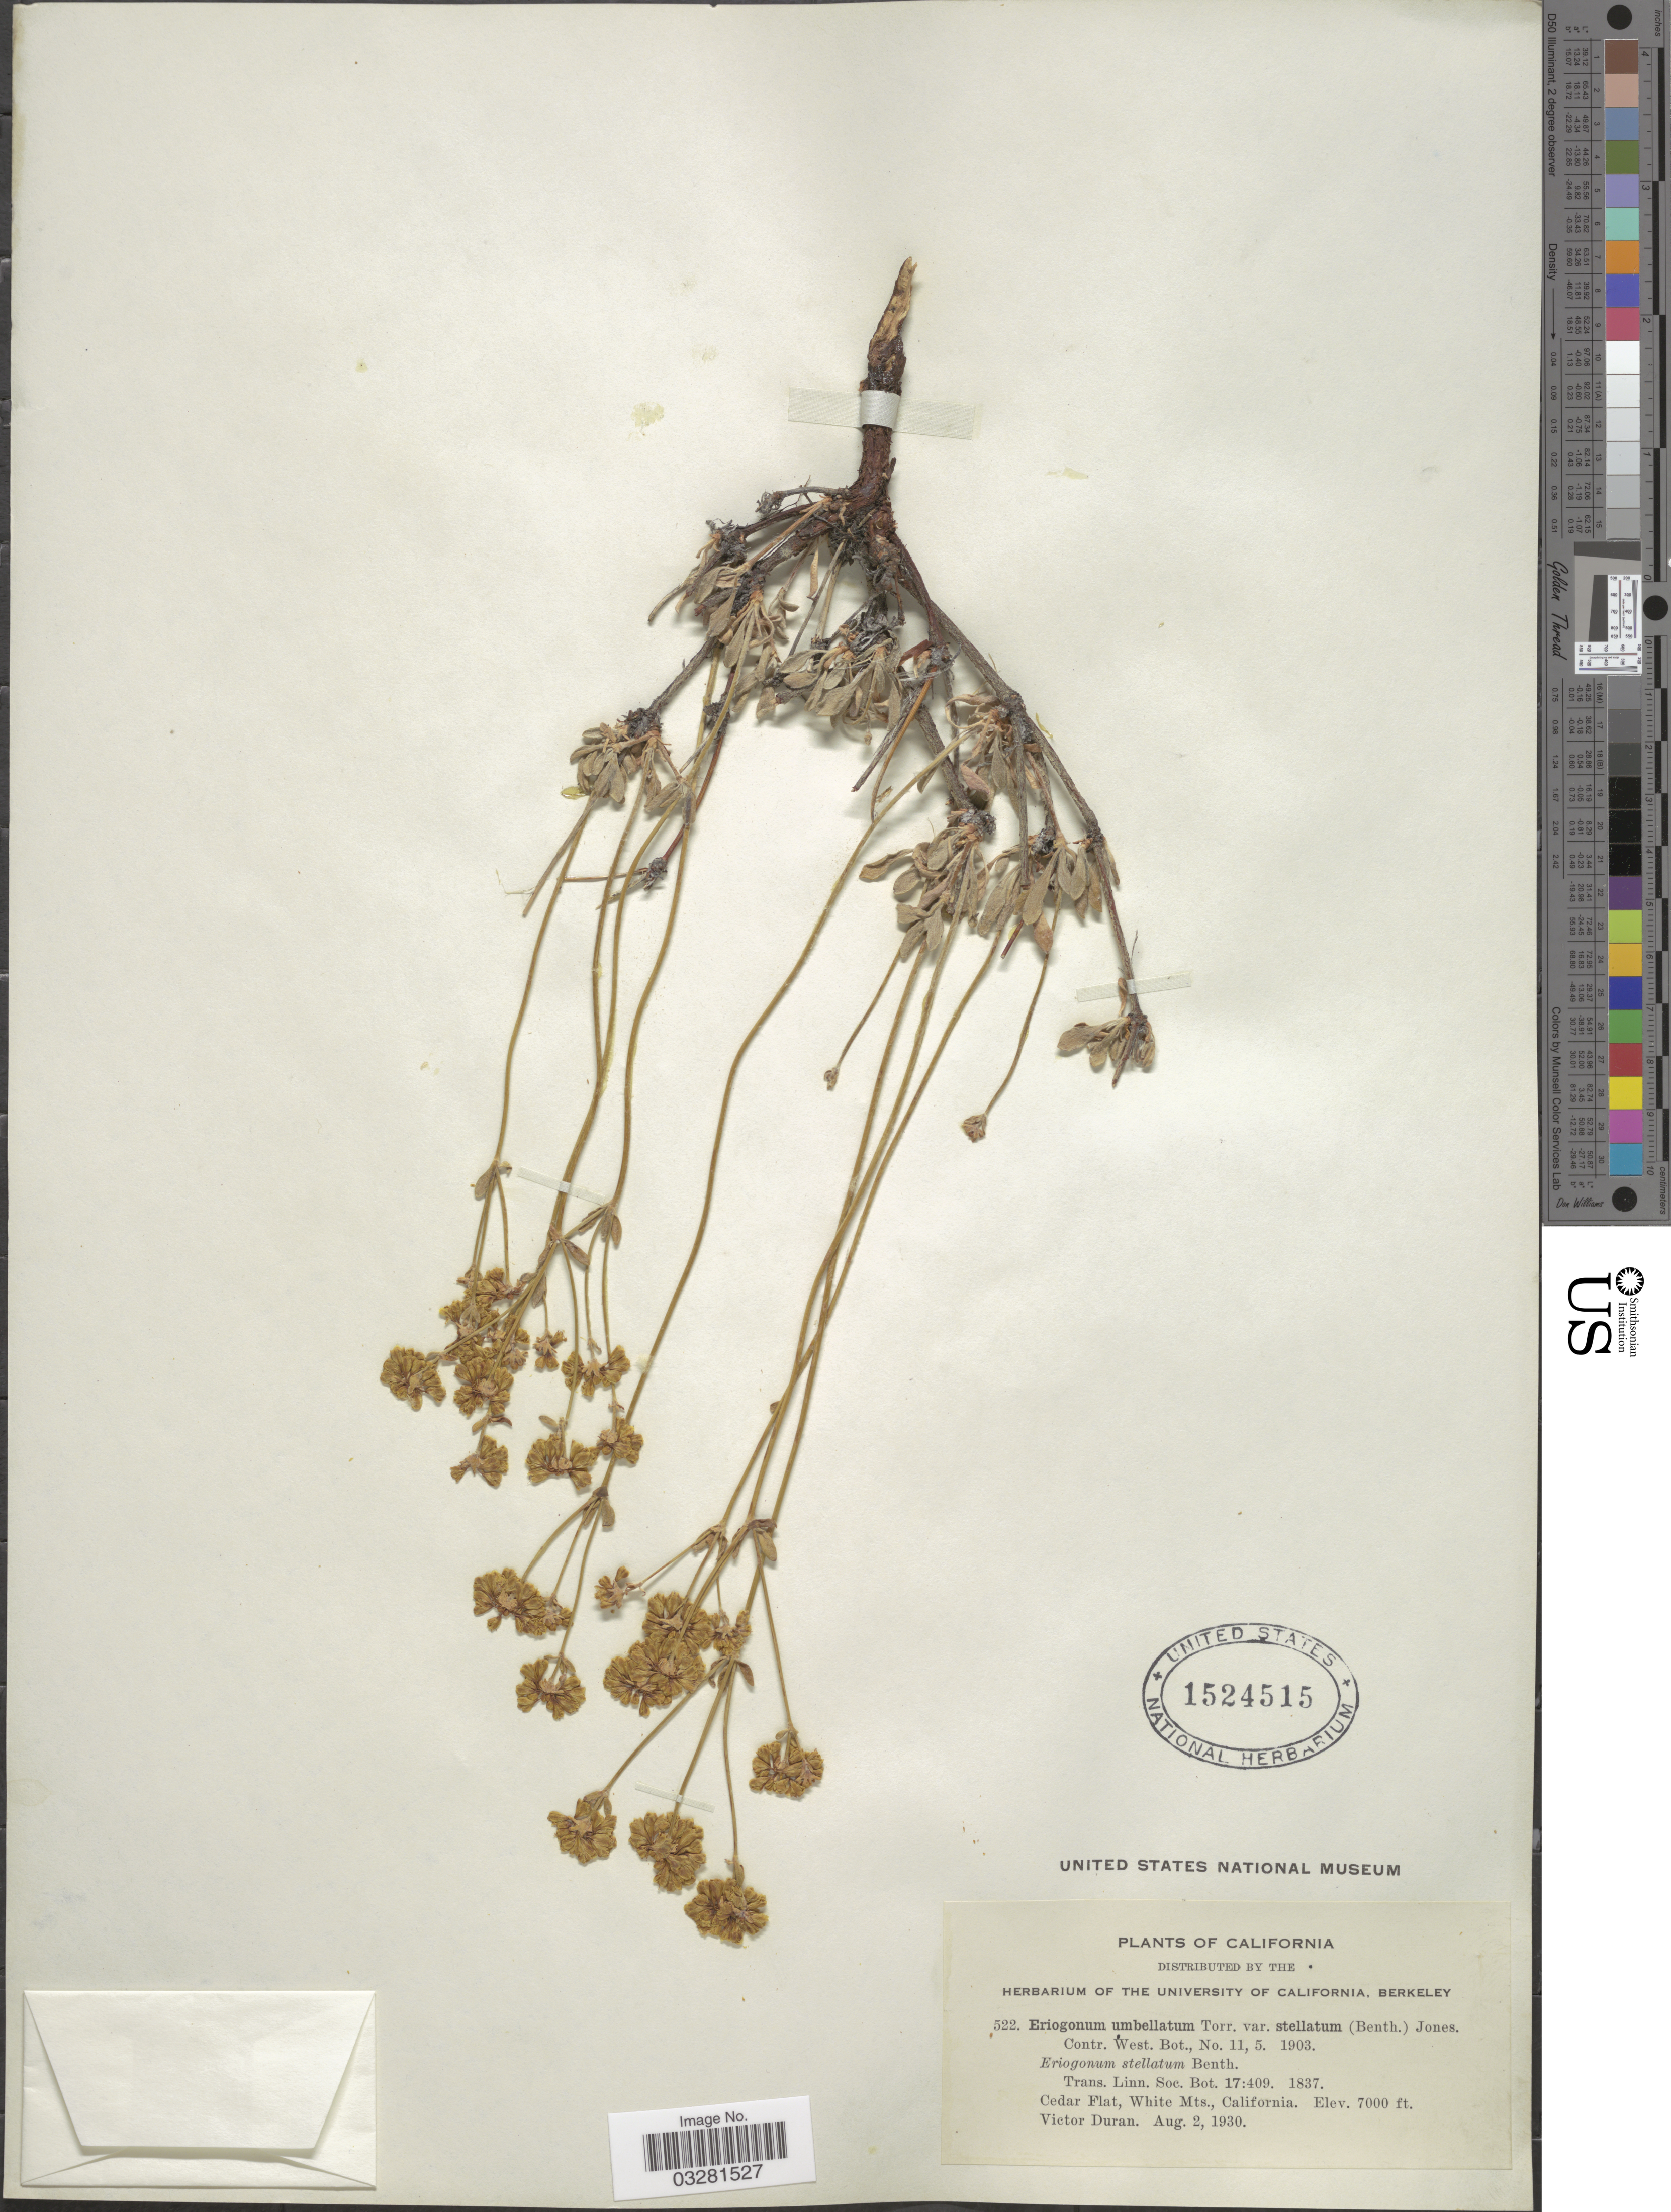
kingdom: Plantae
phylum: Tracheophyta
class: Magnoliopsida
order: Caryophyllales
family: Polygonaceae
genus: Eriogonum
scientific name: Eriogonum umbellatum var. chlorothamnus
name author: Reveal in Munz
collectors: V. Duran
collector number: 522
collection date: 1930-08-02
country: United States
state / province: California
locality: Cedar Flat, White Mts.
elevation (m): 2134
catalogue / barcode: US 1524515